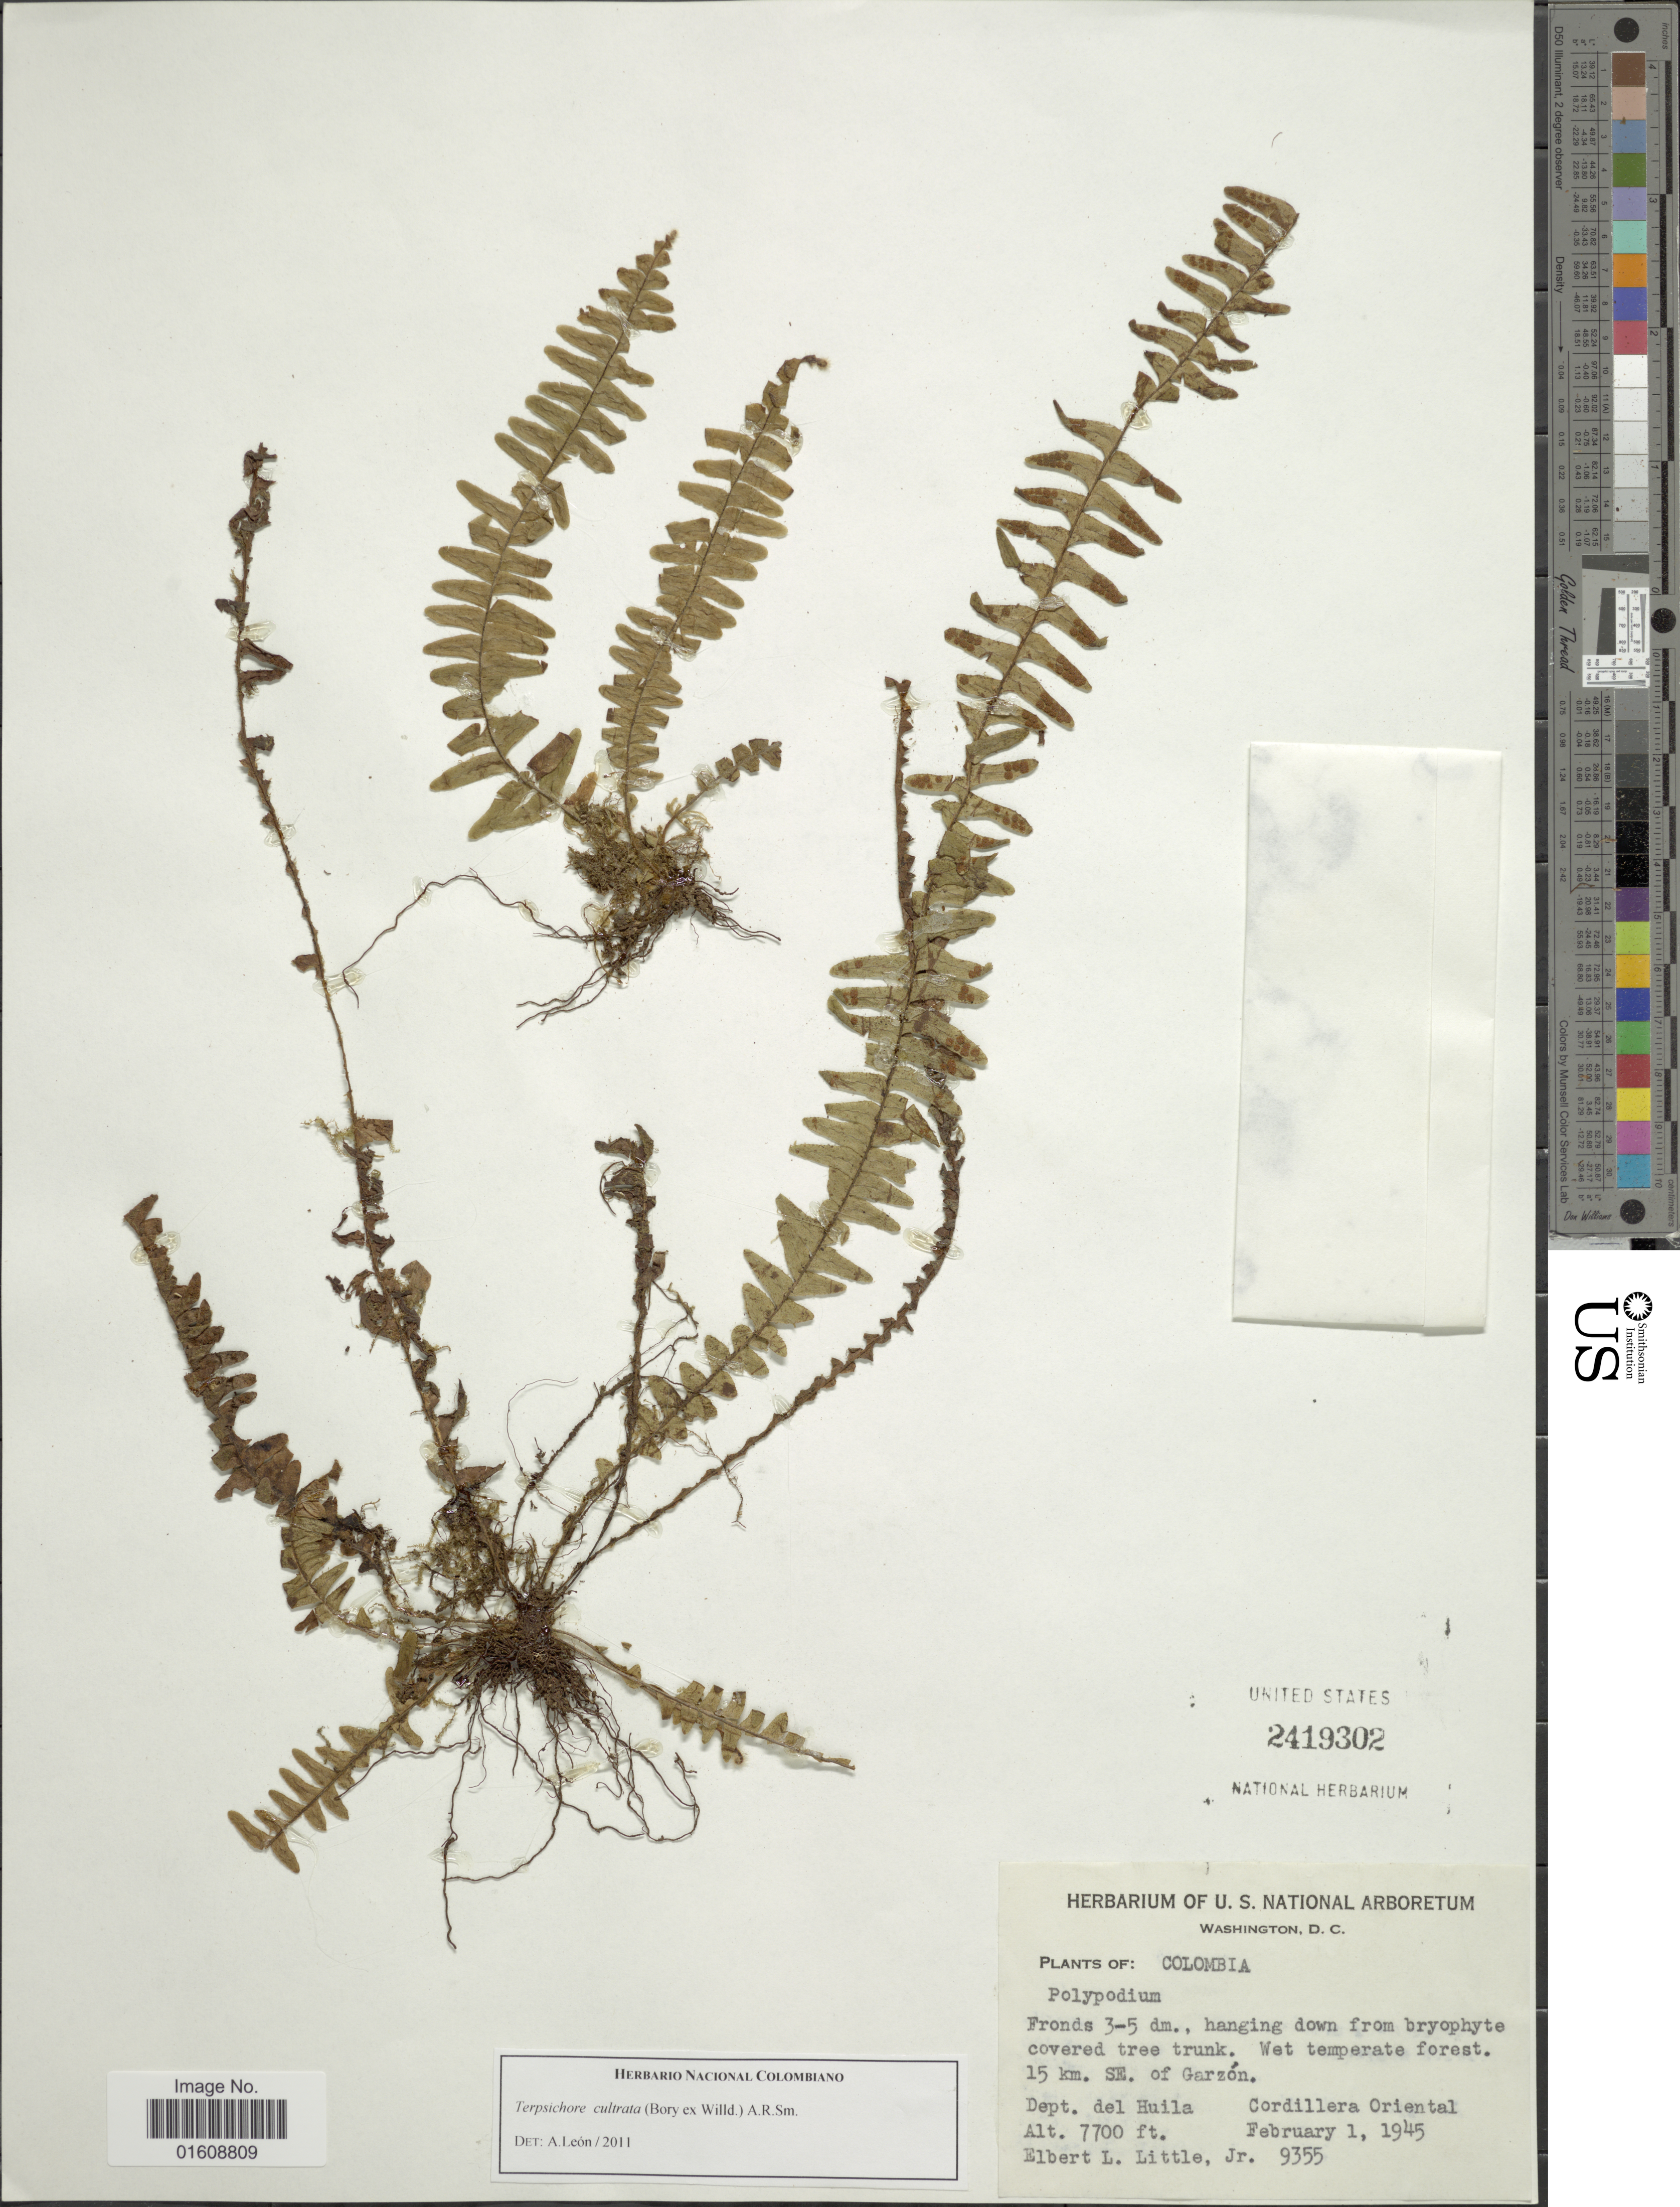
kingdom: Plantae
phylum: Tracheophyta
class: Polypodiopsida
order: Polypodiales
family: Polypodiaceae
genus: Alansmia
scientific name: Alansmia cultrata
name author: (Bory ex Willd.) Moguel & M. Kessler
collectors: E. L. Little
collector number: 9355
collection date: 1945-02-01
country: Colombia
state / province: Huila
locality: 15 km. SE. of Garzón. Cordillera Oriental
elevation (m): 2347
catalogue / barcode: US 2419302